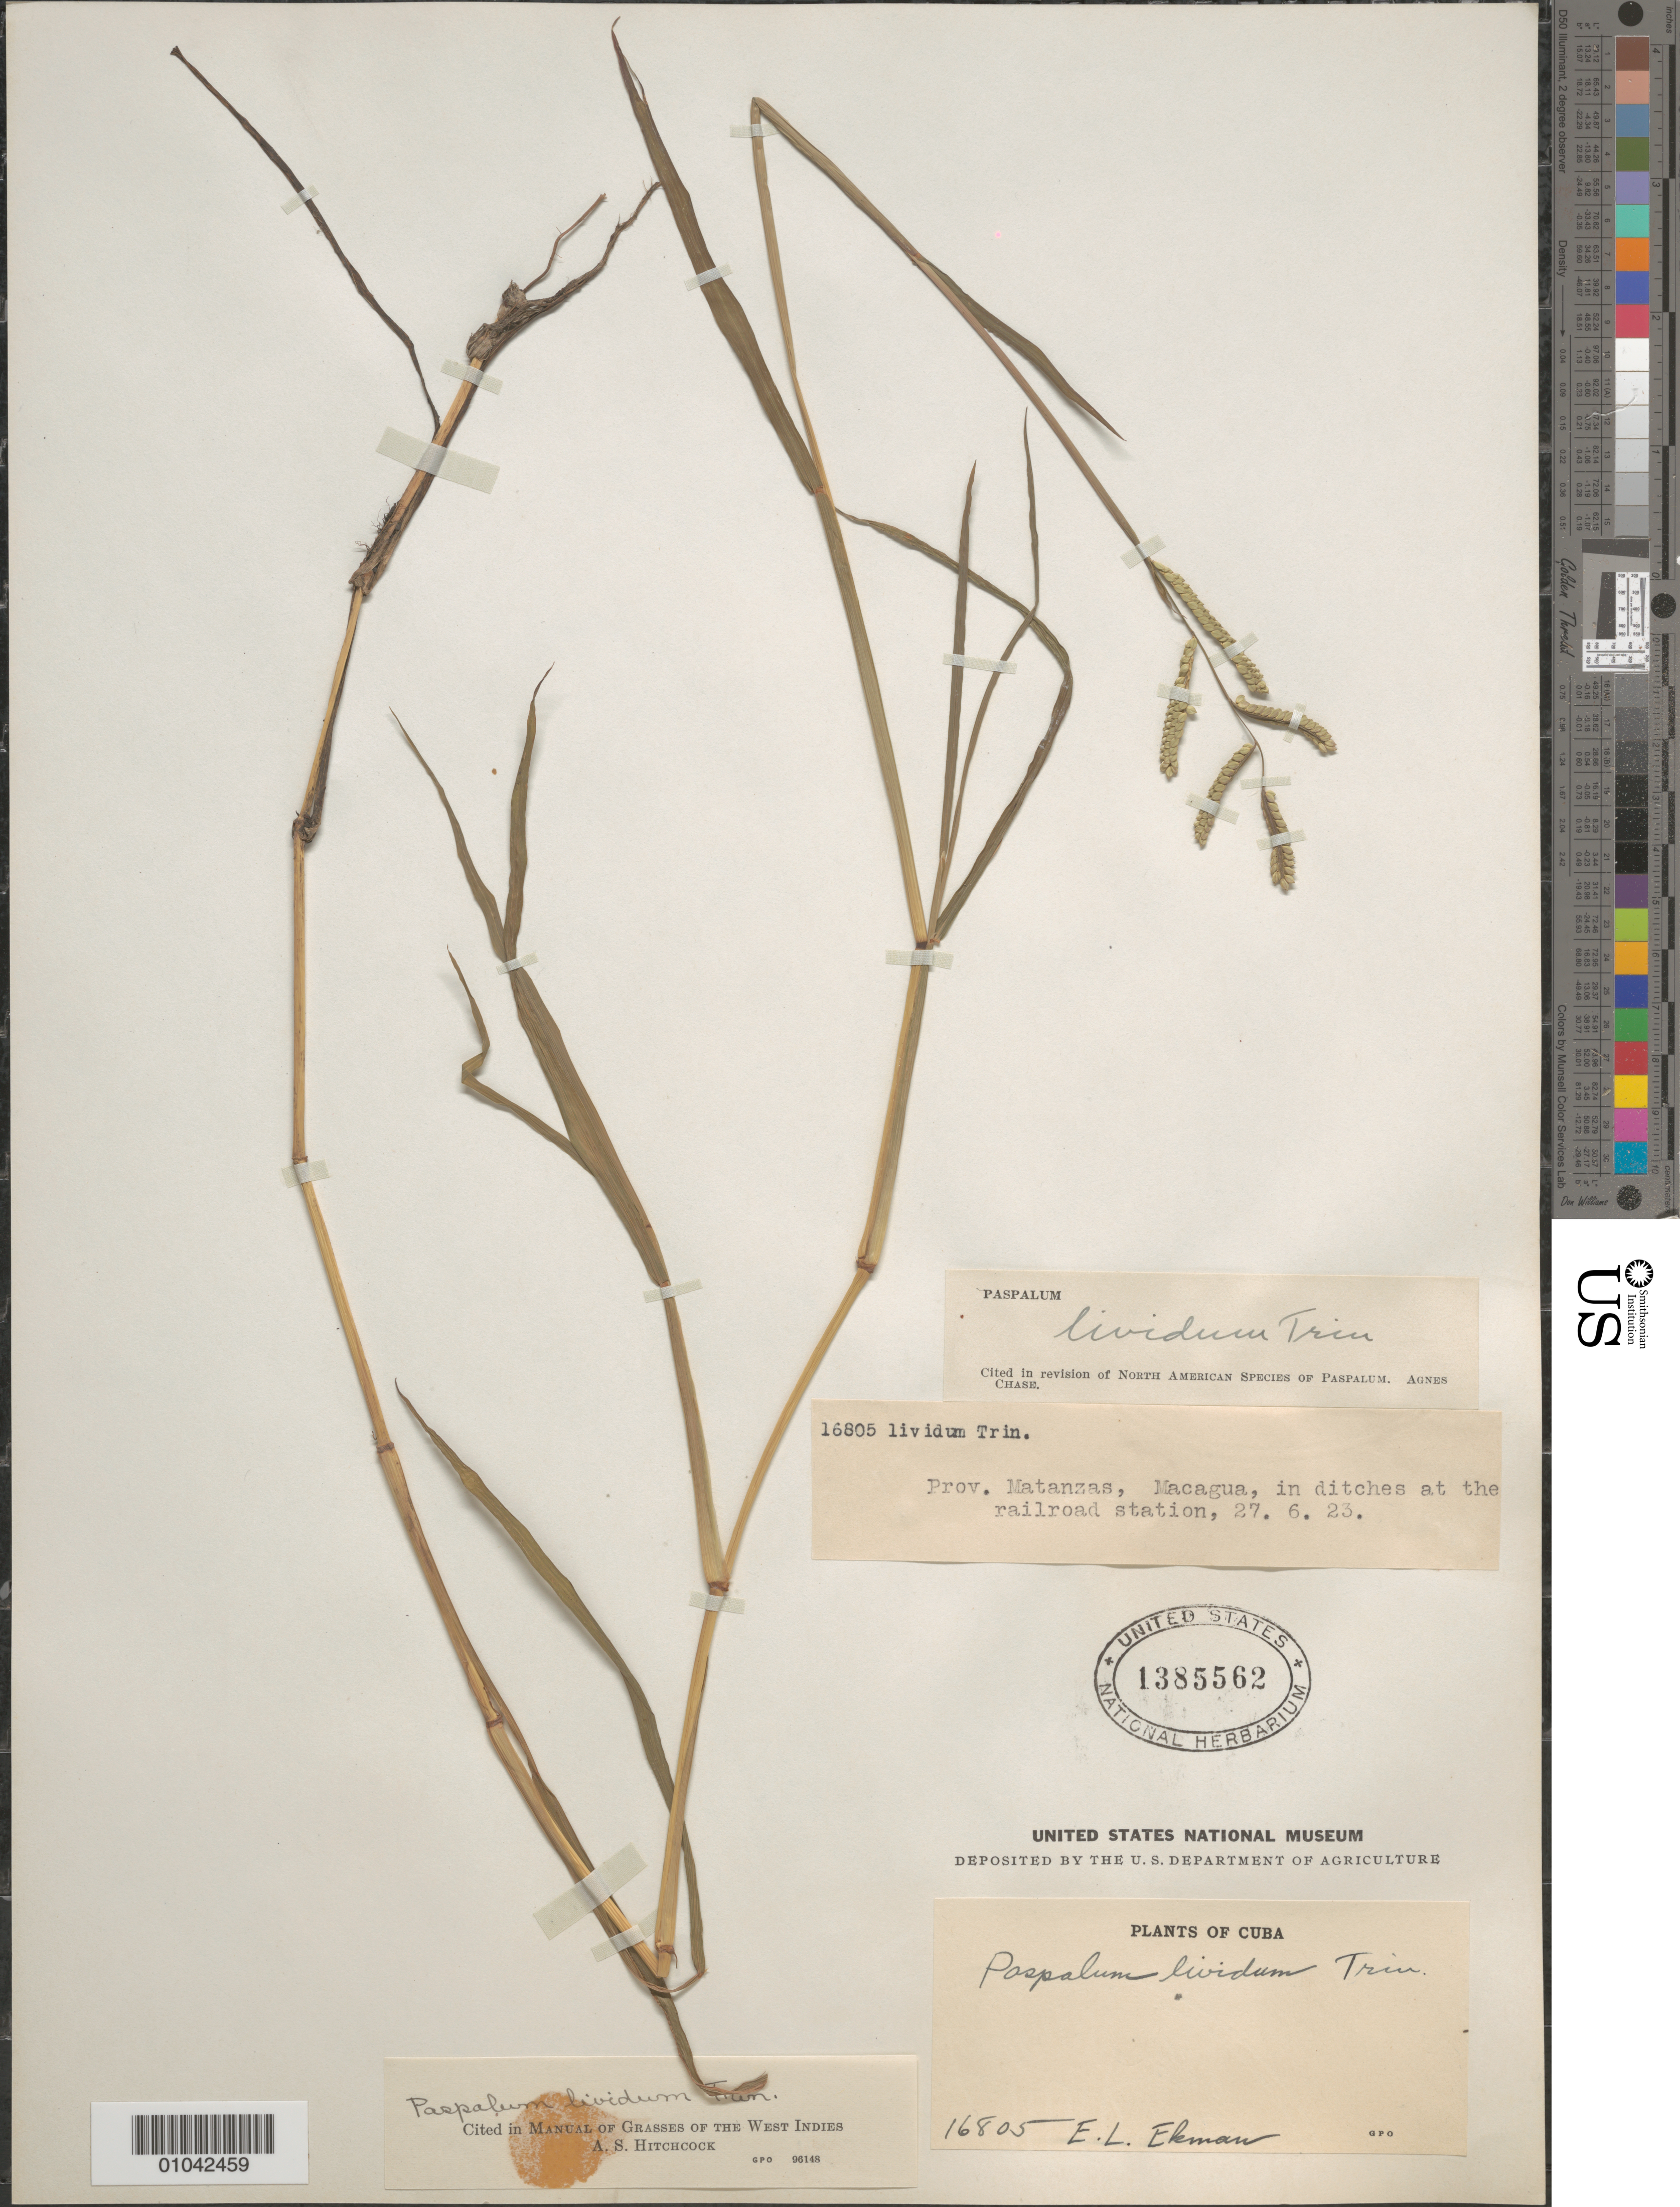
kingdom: Plantae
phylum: Tracheophyta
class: Liliopsida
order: Poales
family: Poaceae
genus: Paspalum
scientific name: Paspalum lividum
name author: Trin. ex Schltdl.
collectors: E. L. Ekman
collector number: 16805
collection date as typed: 27 Jun 1923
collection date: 1923-06-27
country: Cuba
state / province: Matanzas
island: Cuba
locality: Macagua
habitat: n ditches at the railroad station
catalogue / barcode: US 1385562